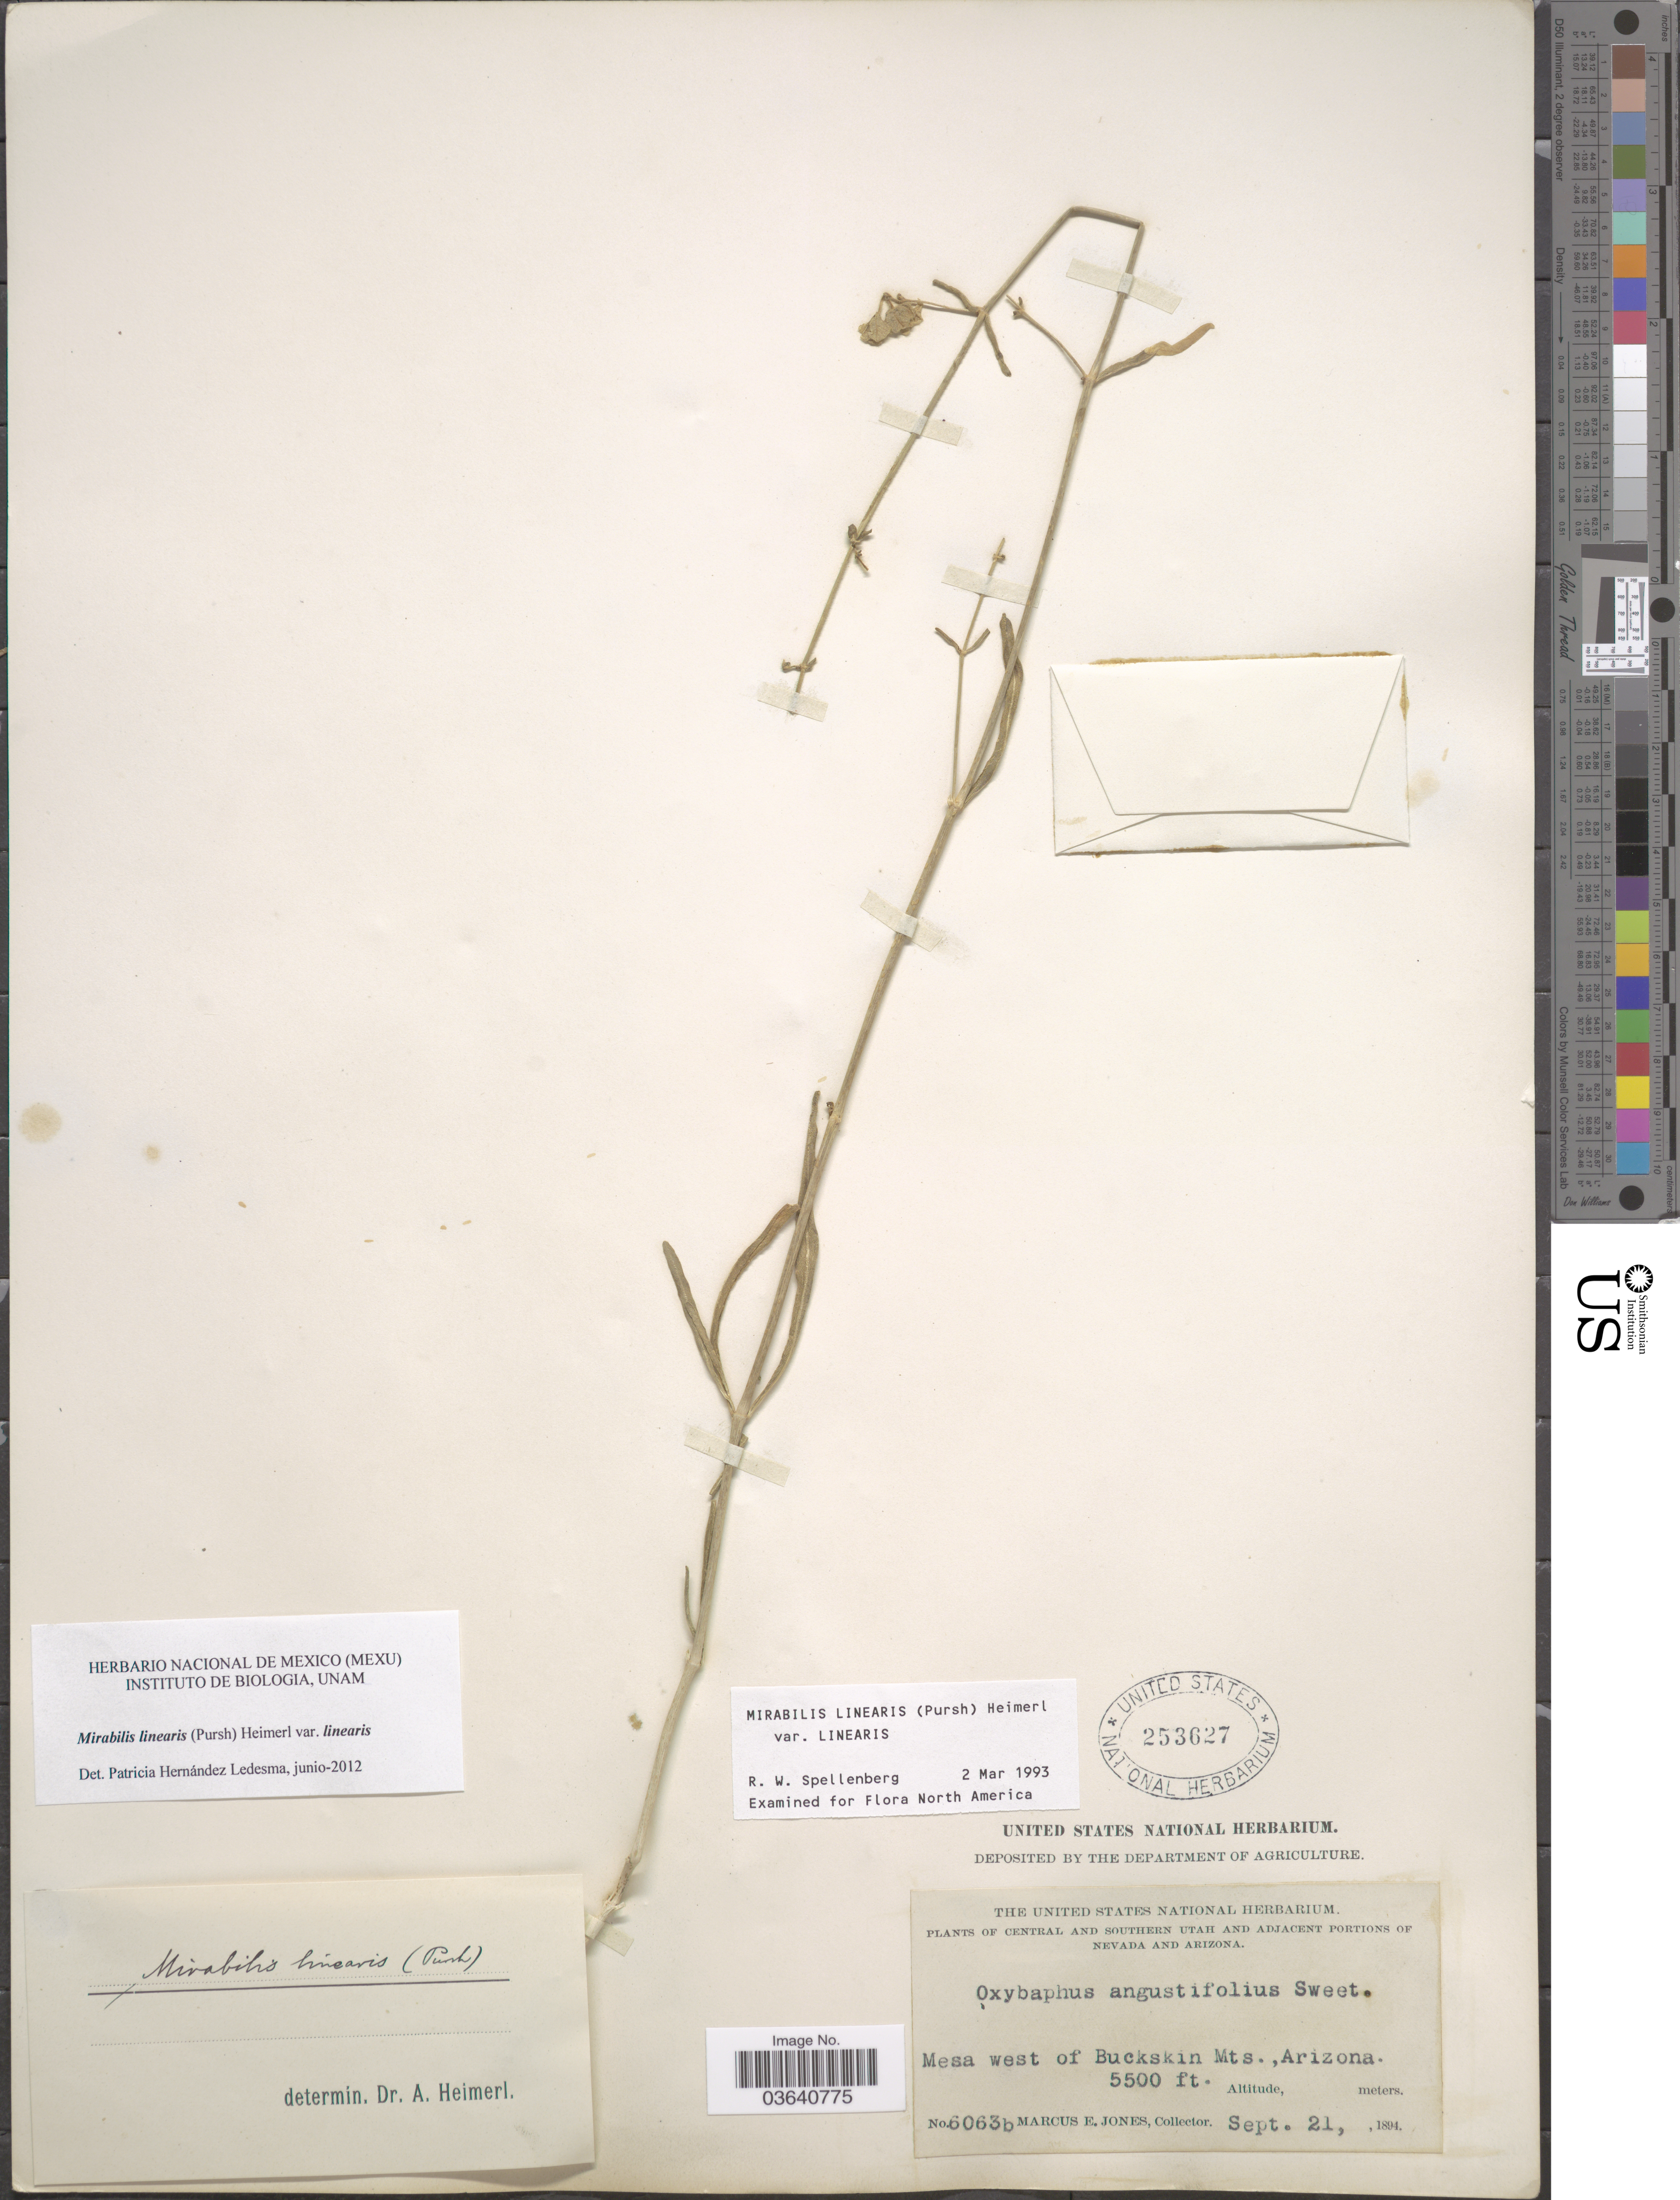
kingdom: Plantae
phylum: Tracheophyta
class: Magnoliopsida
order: Caryophyllales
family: Nyctaginaceae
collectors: M. E. Jones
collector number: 6063b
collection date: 1894-09-21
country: United States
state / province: Arizona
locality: Mesa west of Buckskin Mts.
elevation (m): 1676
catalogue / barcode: US 253627